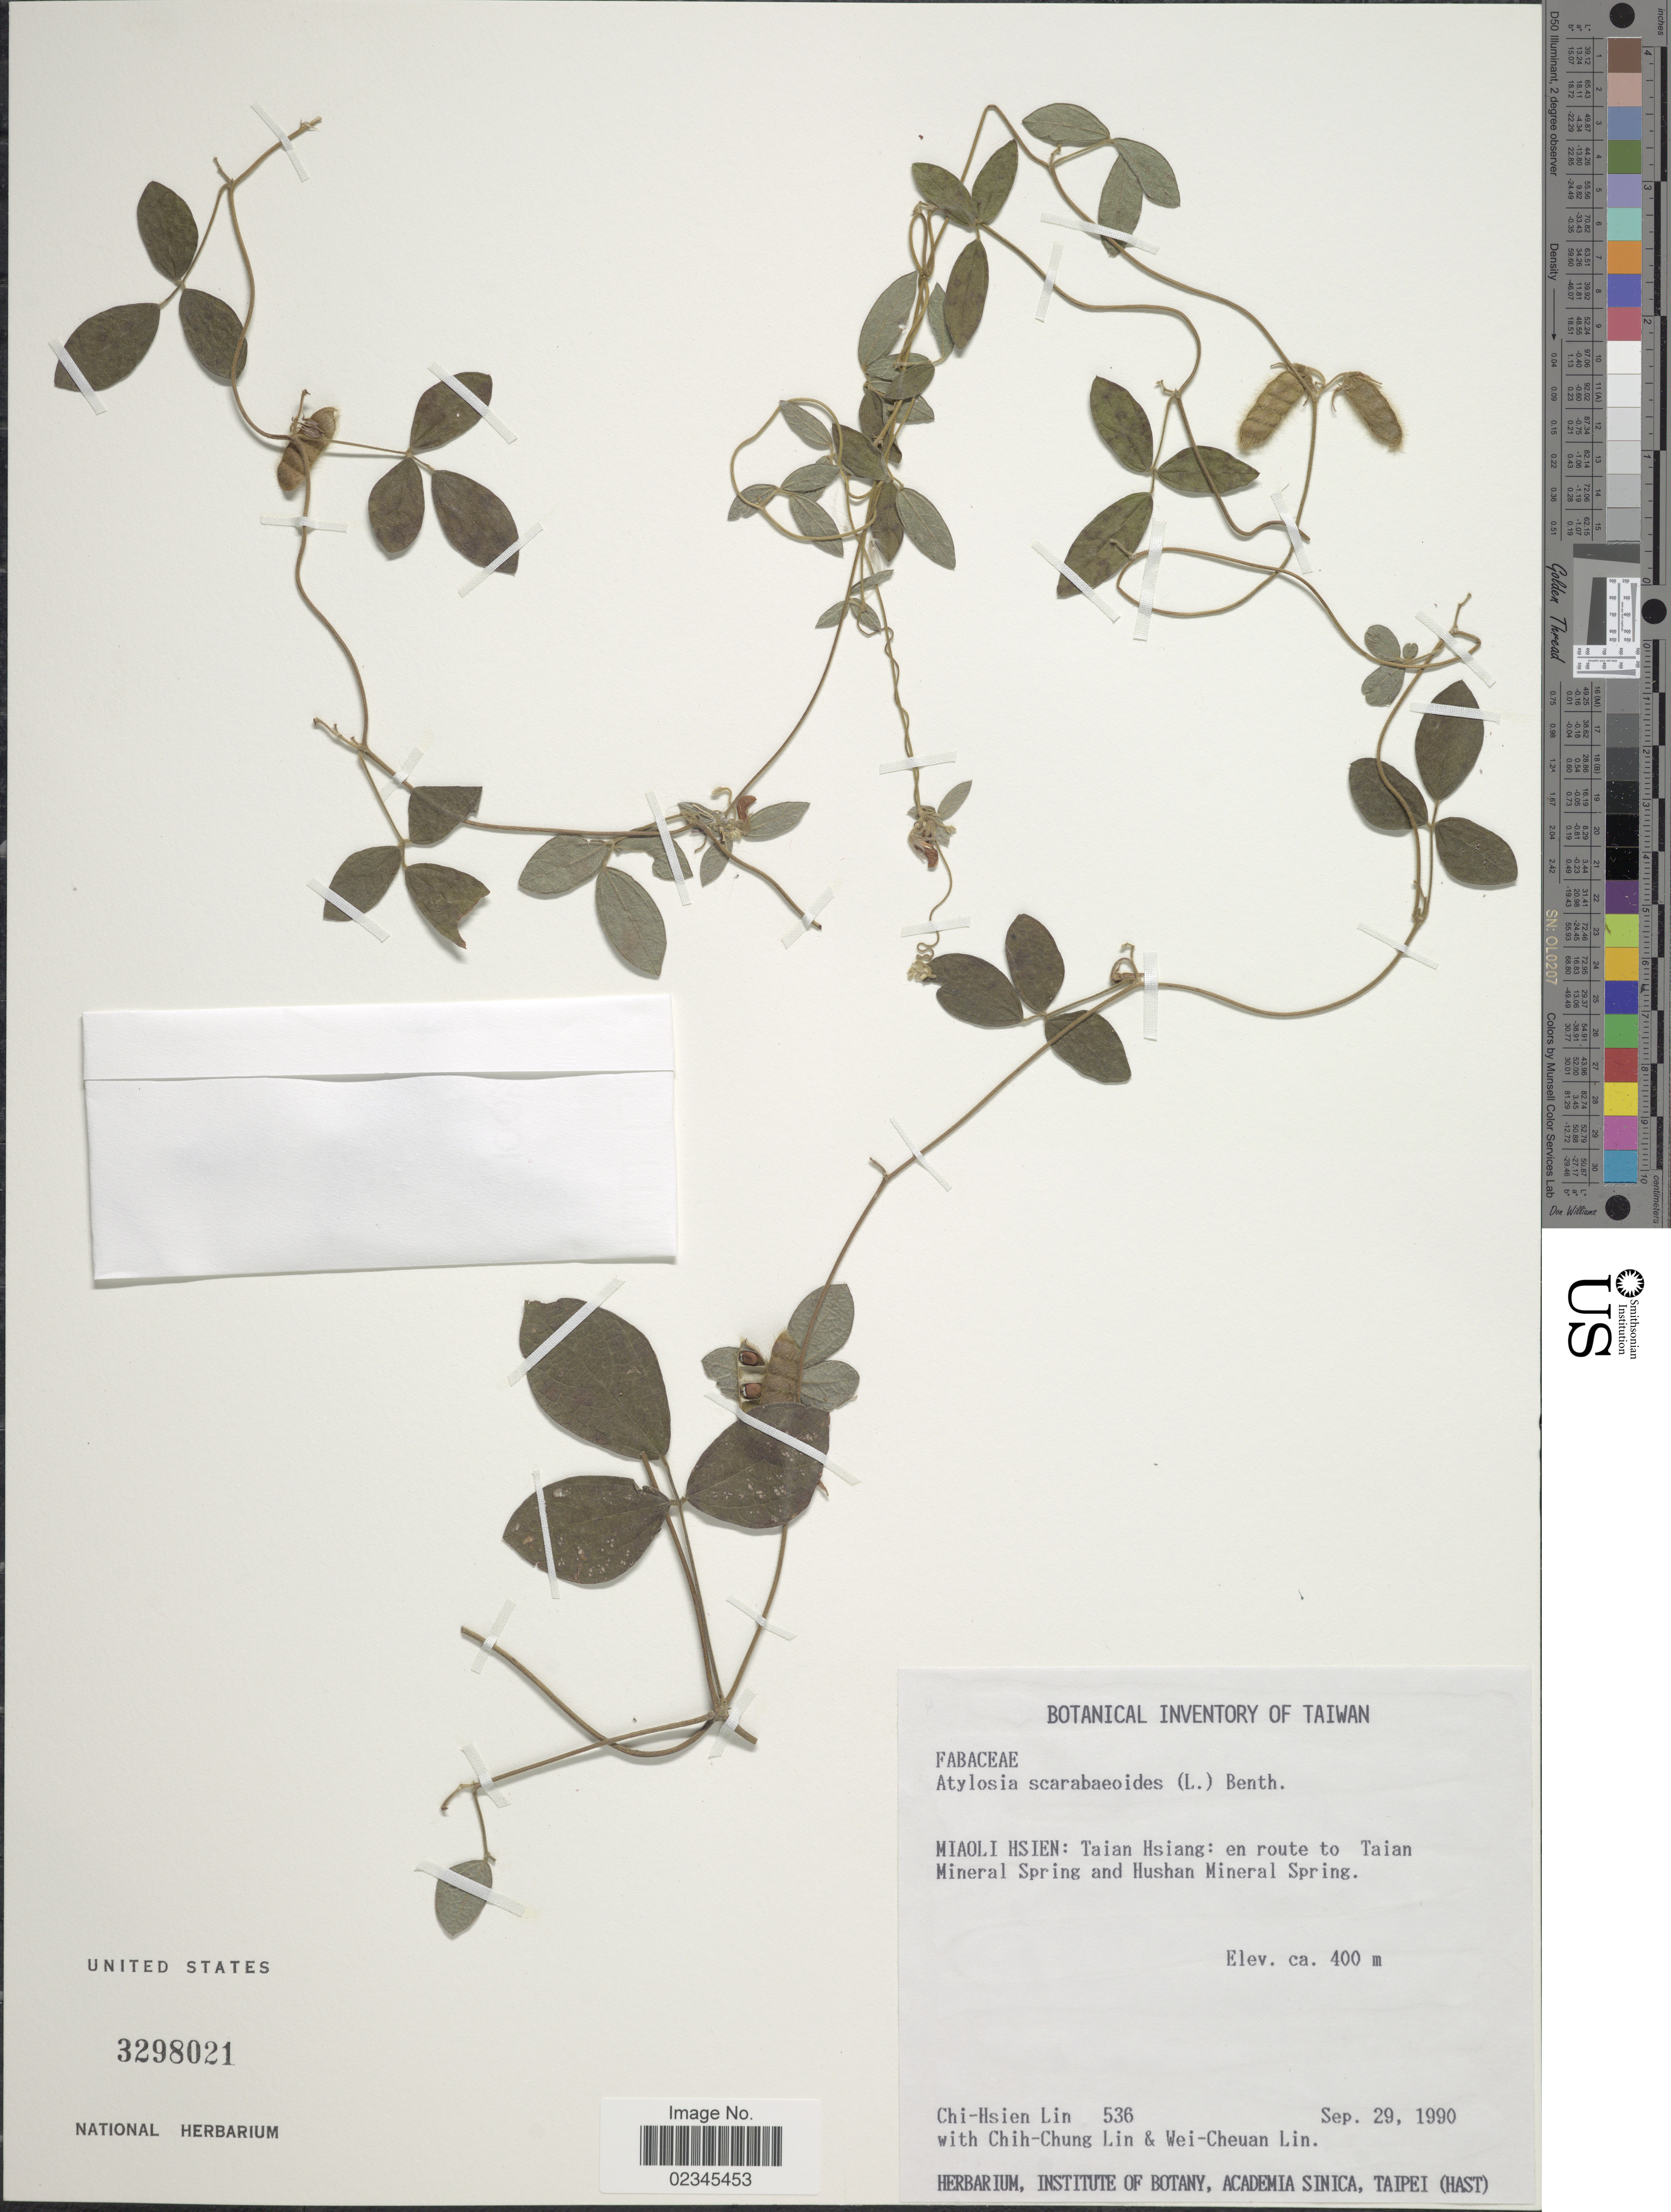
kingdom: Plantae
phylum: Tracheophyta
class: Magnoliopsida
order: Fabales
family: Fabaceae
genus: Cajanus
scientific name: Cajanus scarabaeoides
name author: (L.) Thou. ex Graham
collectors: C. Lin, C. Lin & W. Lin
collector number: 536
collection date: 1990-09-29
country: Taiwan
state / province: Miaoli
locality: Maioli Hsien: Taian Hsiang: en route to Taian Mineral Spring and Hushan Mineral Spring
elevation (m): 400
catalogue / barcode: US 3298021